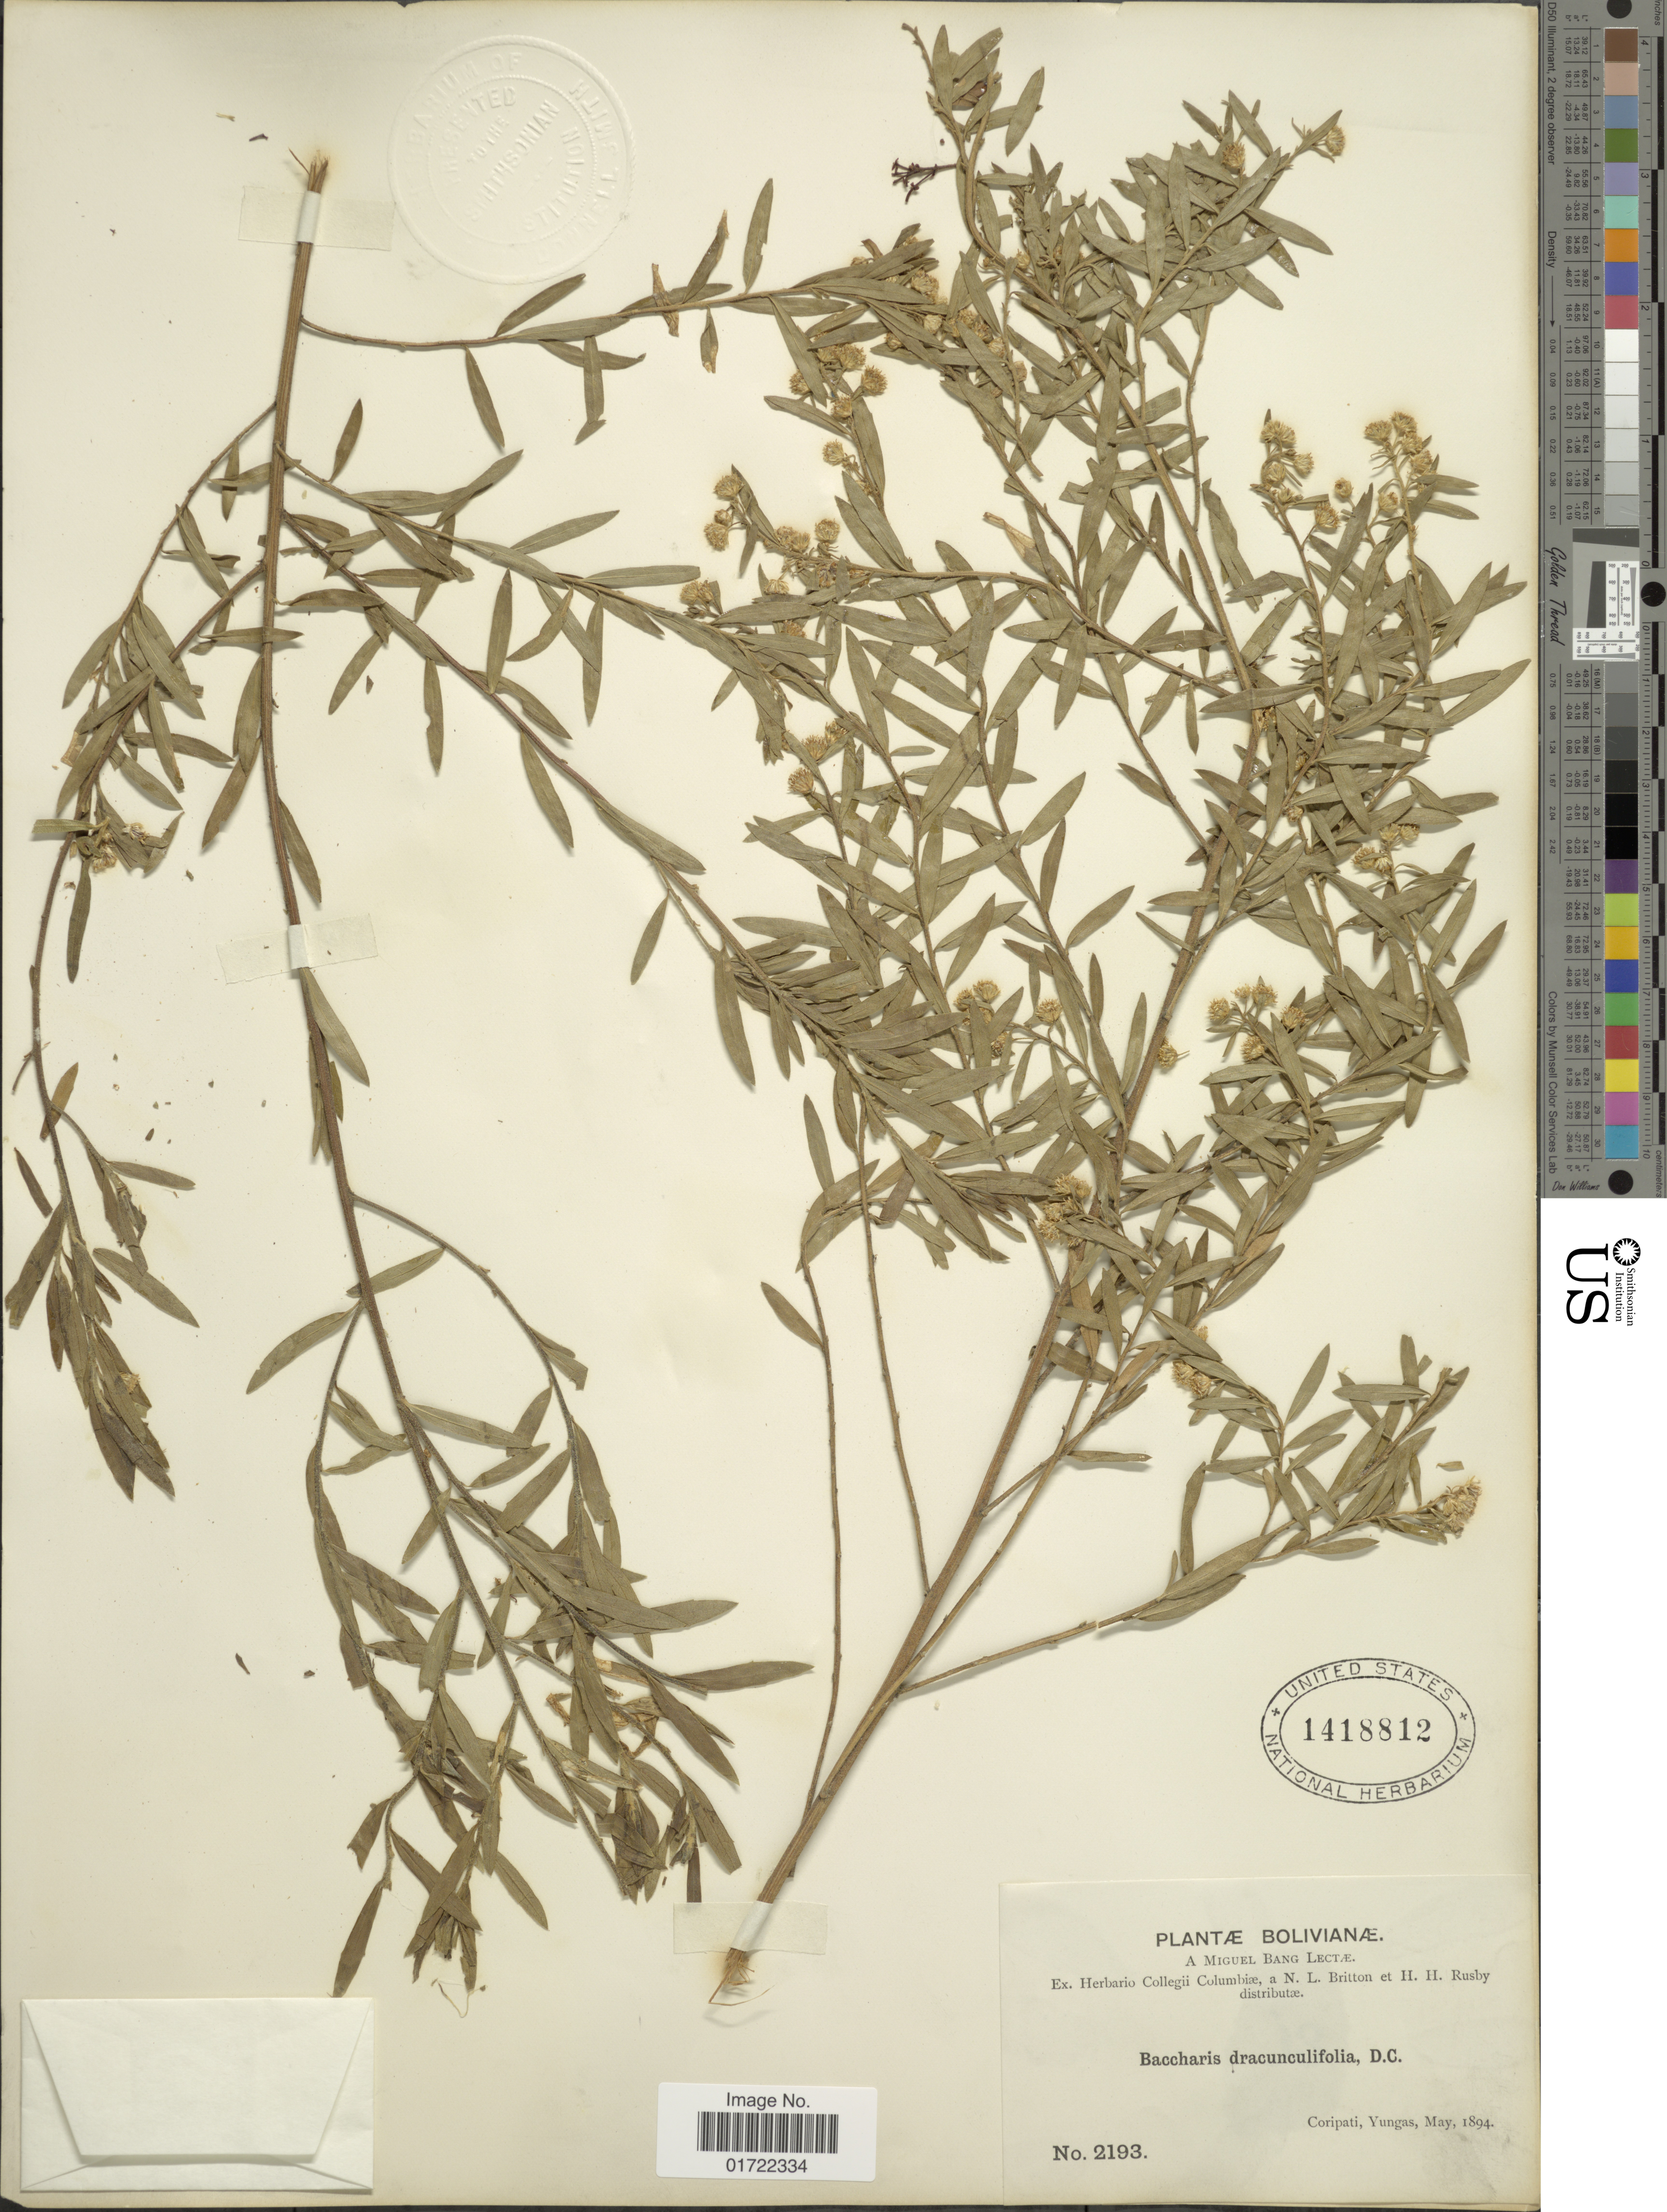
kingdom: Plantae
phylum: Tracheophyta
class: Magnoliopsida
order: Asterales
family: Asteraceae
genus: Baccharis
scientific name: Baccharis dracunculifolia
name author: DC.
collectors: M. Bang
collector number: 2193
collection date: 1894-05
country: Bolivia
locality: Coripati, Yungas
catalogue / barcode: US 1418812